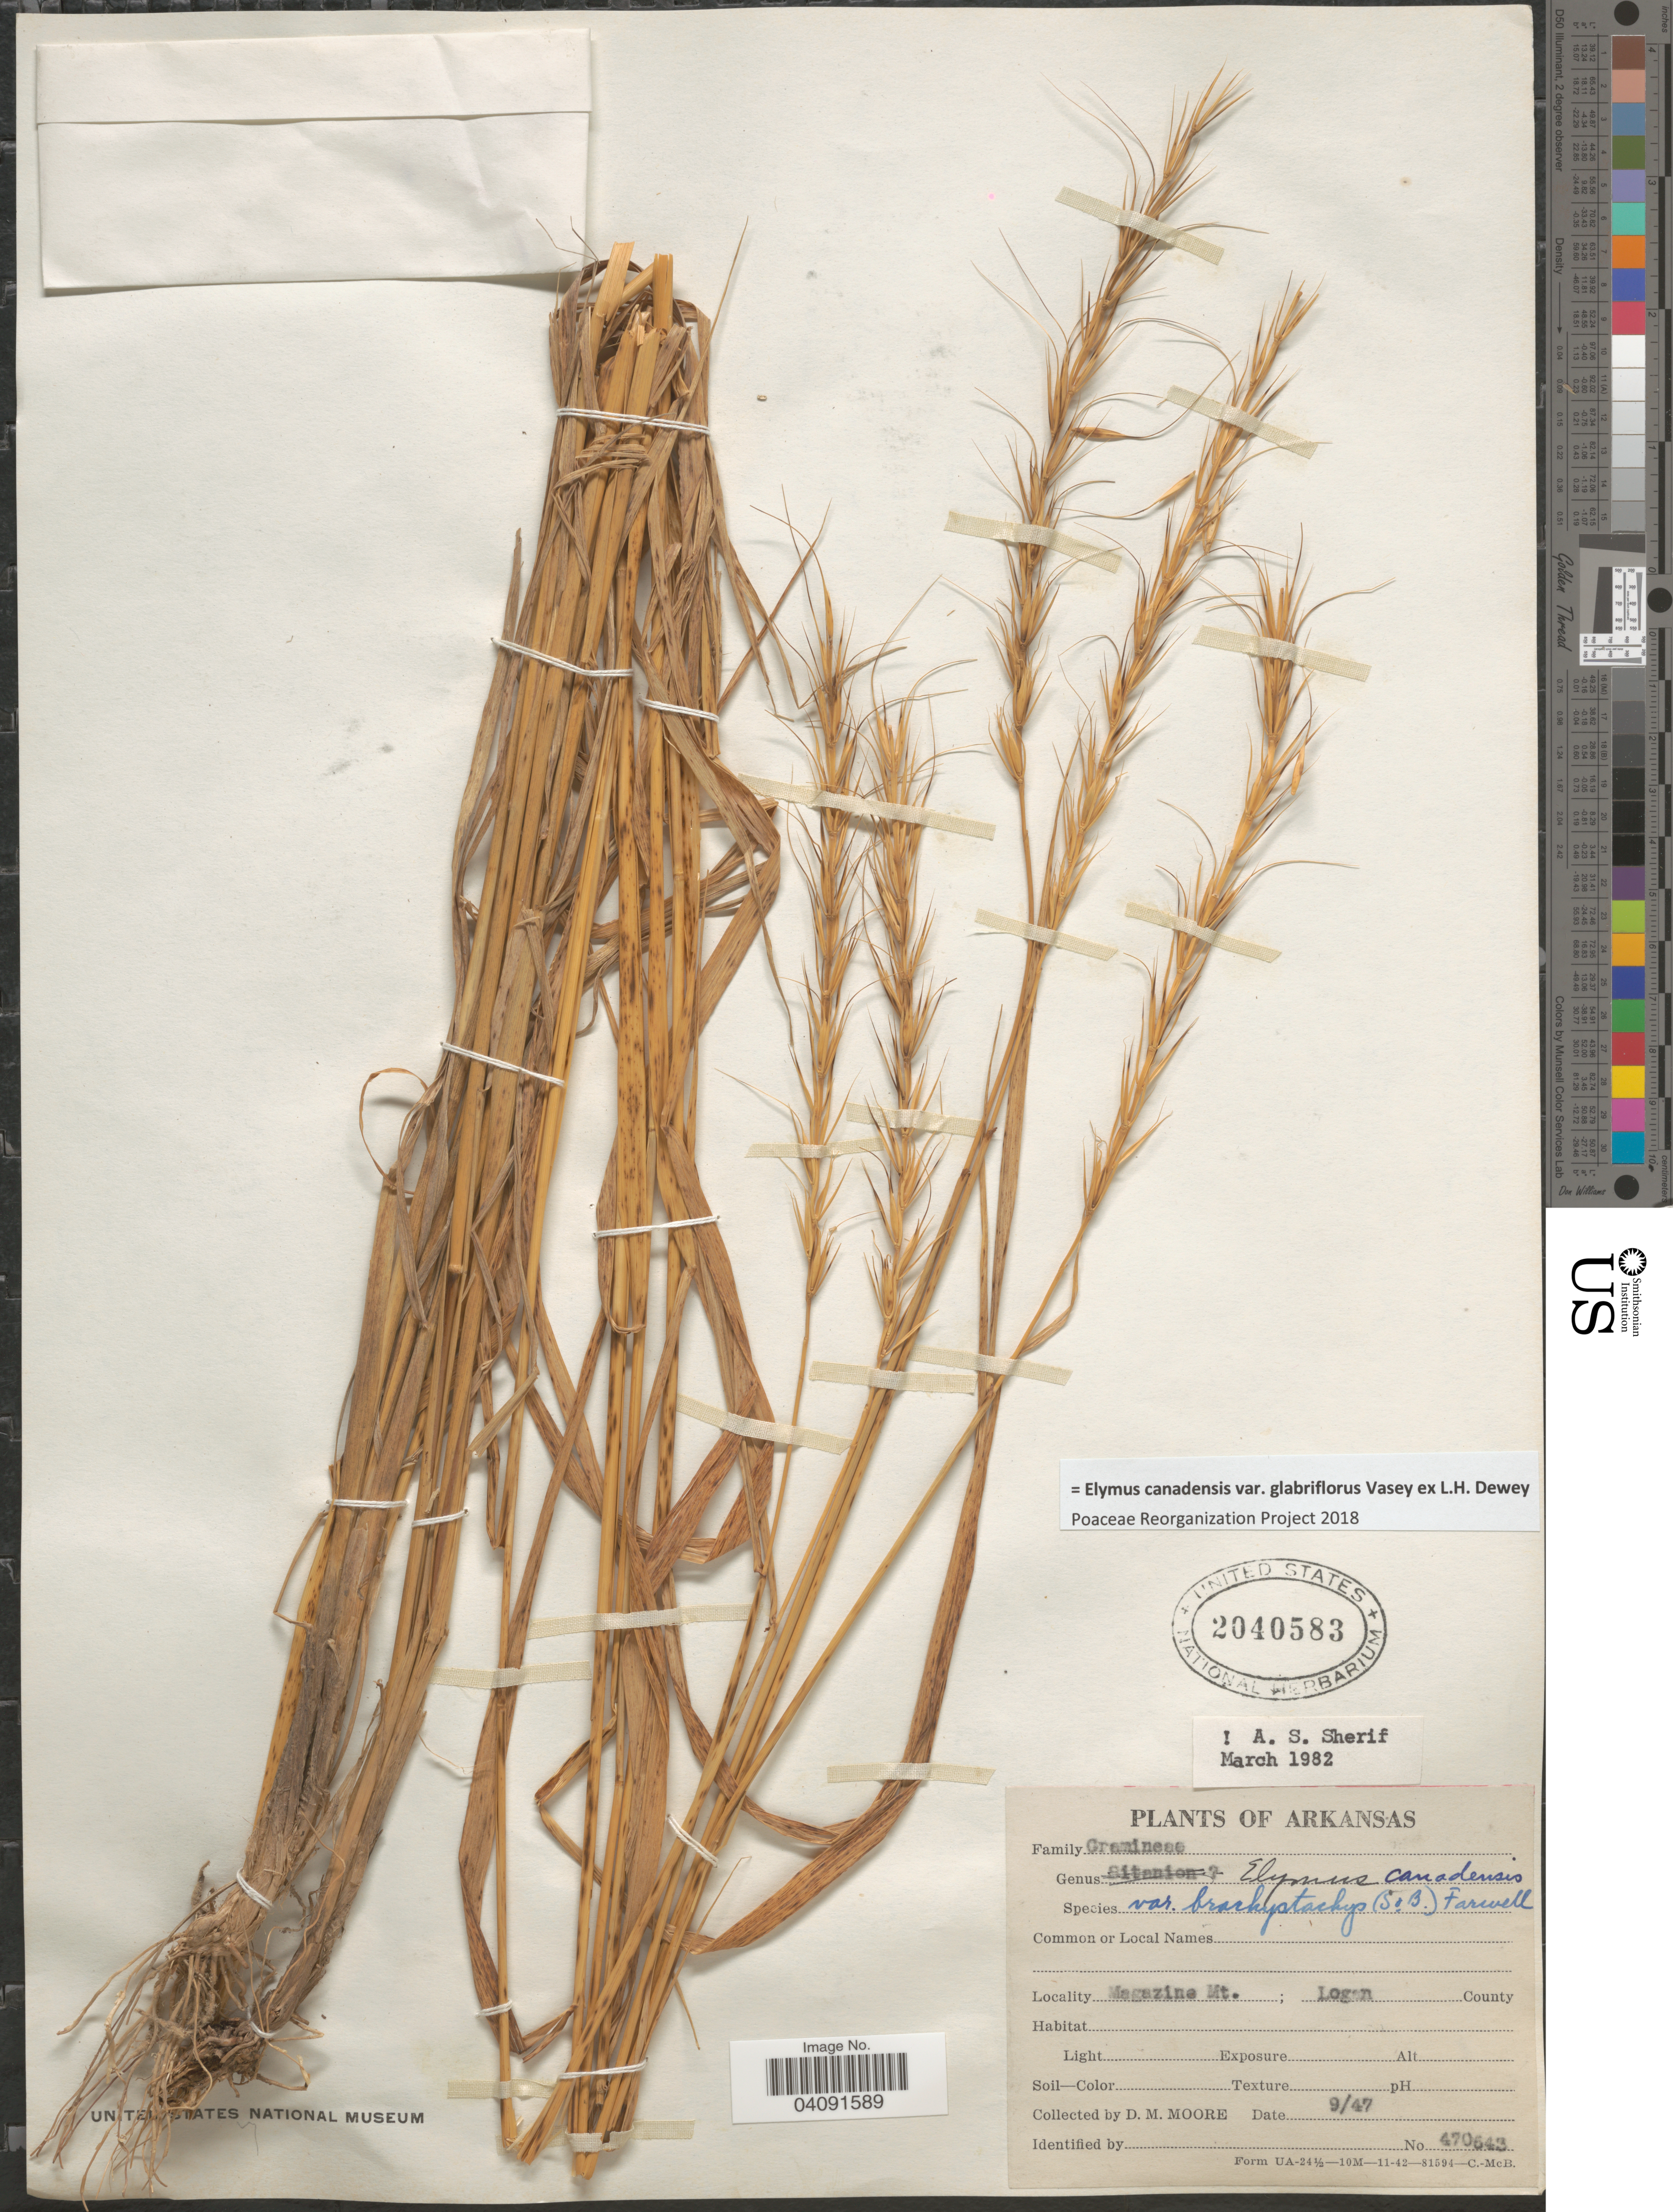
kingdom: Plantae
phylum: Tracheophyta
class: Liliopsida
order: Poales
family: Poaceae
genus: Elymus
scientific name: Elymus canadensis var. glabriflorus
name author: Vasey ex L.H. Dewey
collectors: D. Moore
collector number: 470643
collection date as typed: Transcribed d/m/y: /9/47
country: United States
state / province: Arkansas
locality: Magazine Mt.; Logan County.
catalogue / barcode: US 2040583